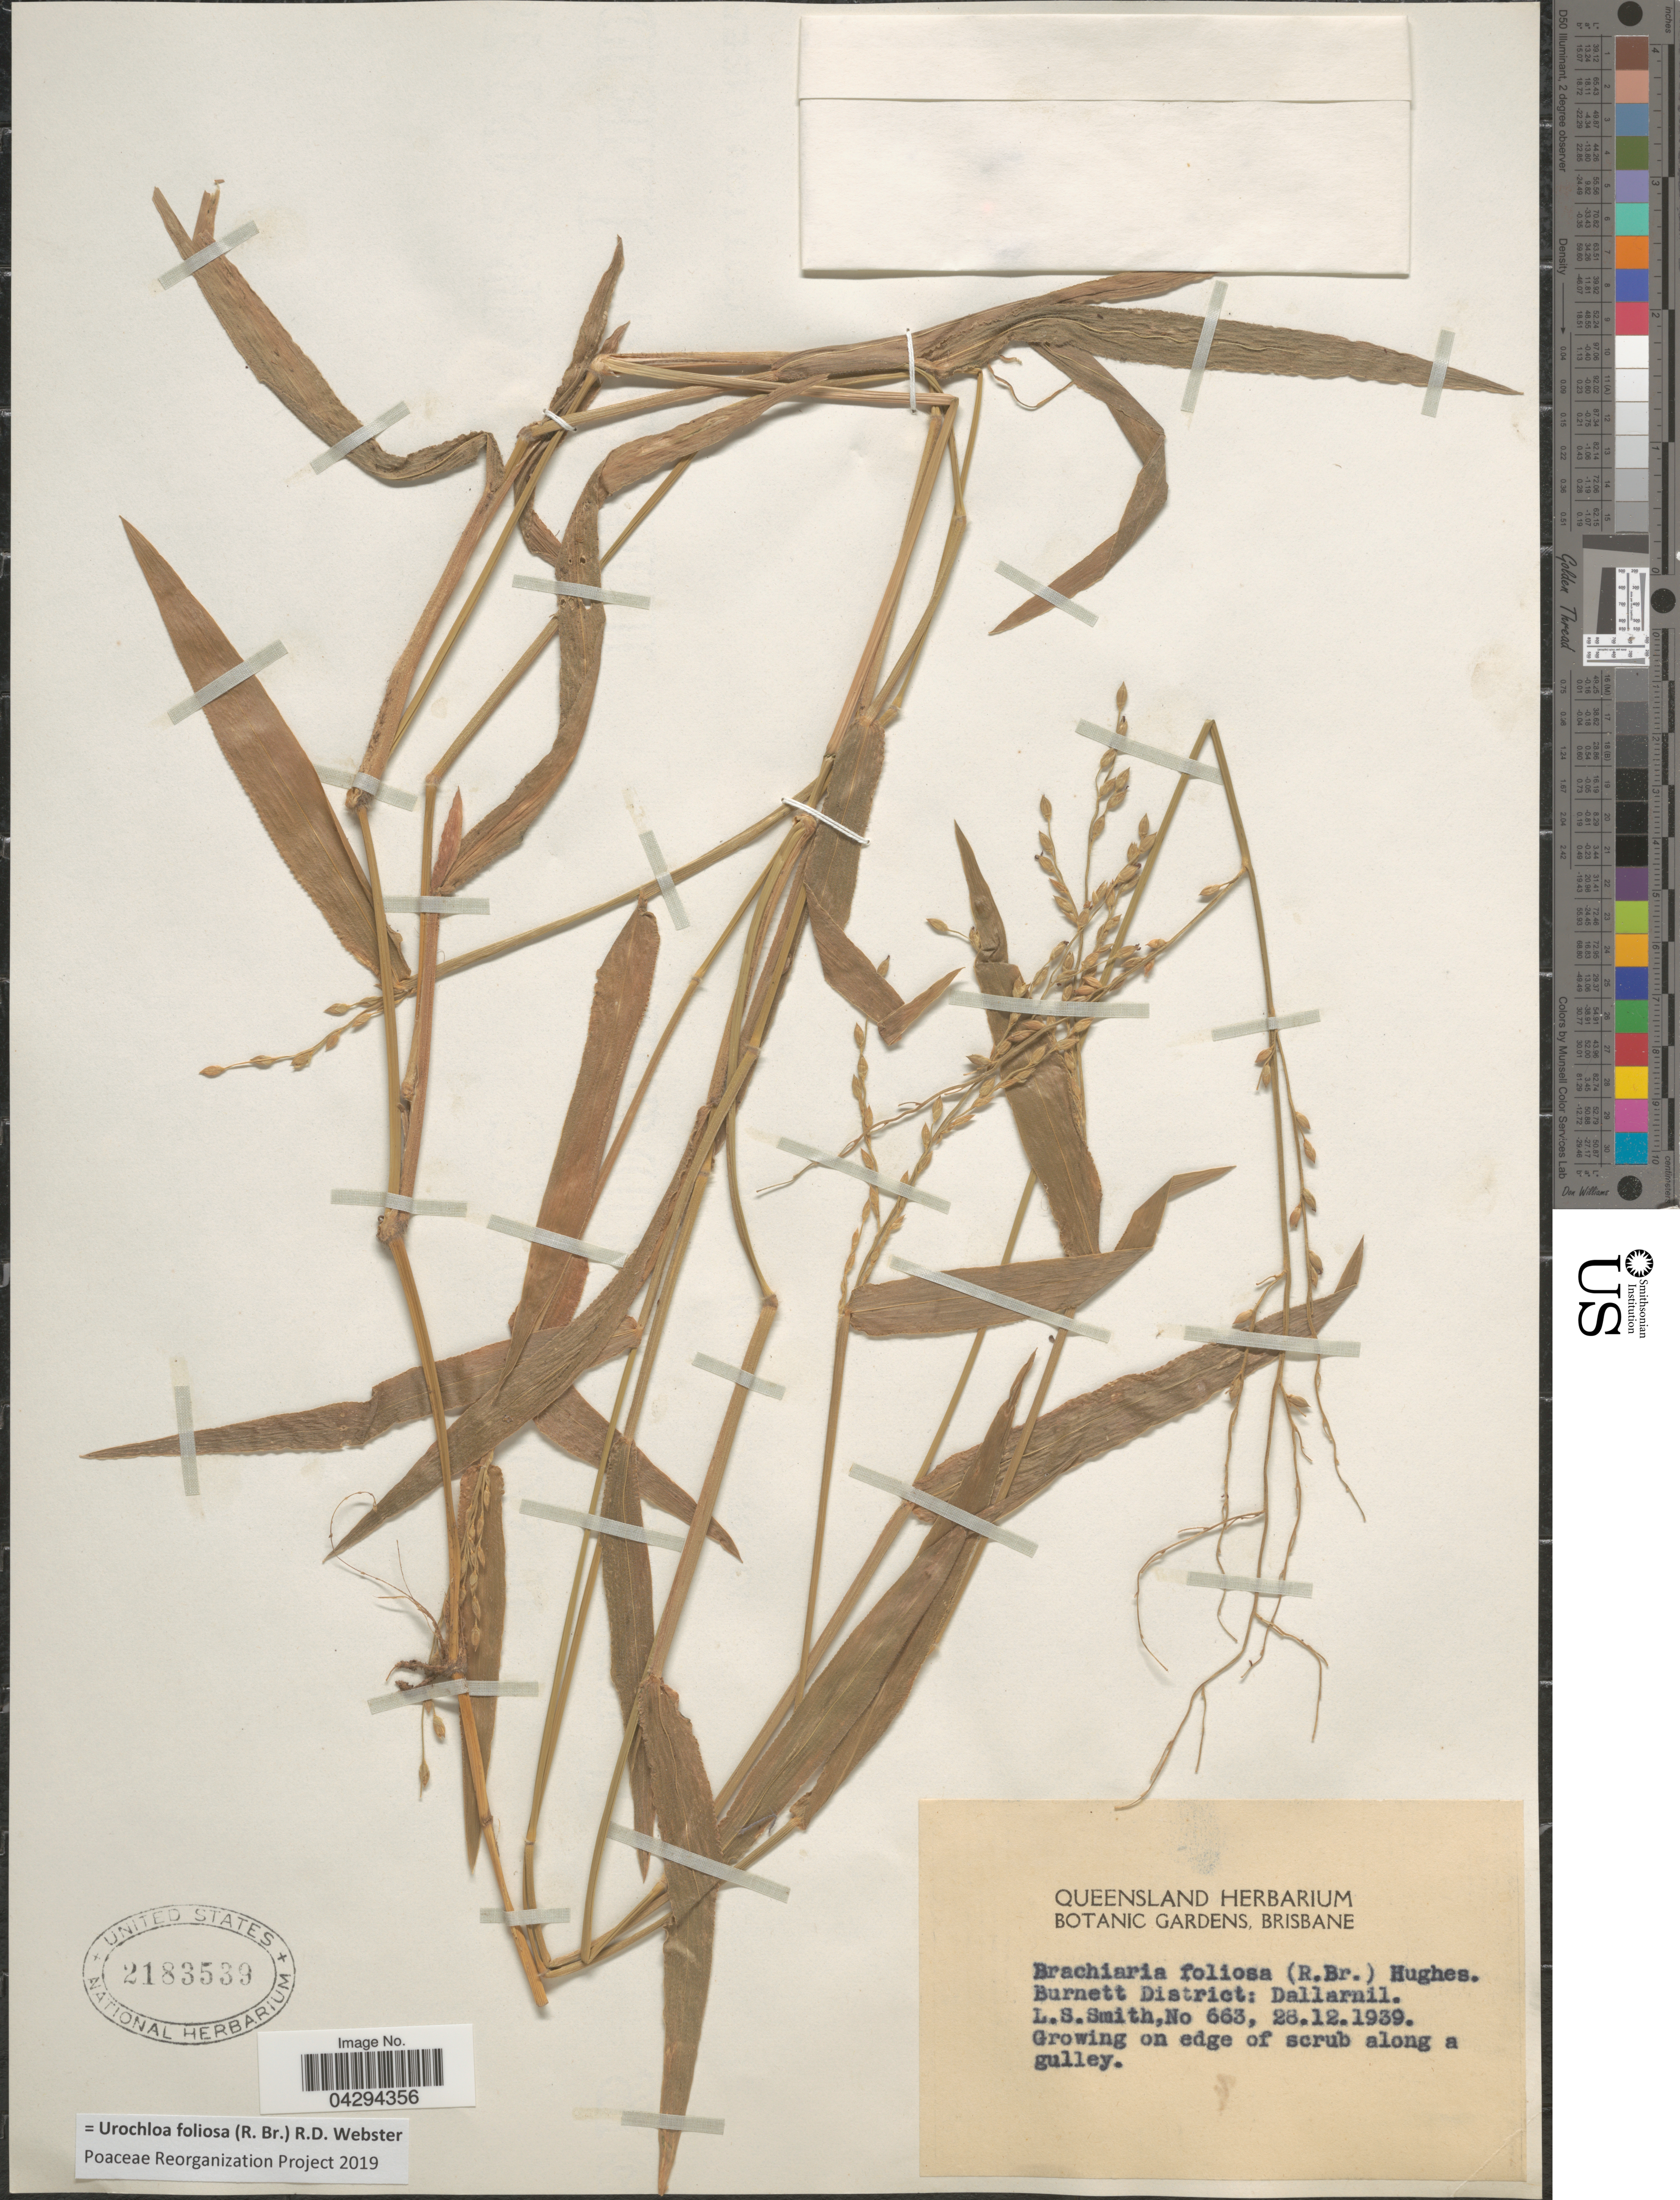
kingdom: Plantae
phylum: Tracheophyta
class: Liliopsida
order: Poales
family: Poaceae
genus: Urochloa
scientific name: Urochloa foliosa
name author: (R. Br.) R.D. Webster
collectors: L. Smith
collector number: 663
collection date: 1939-12-28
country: Australia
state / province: Queensland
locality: Burnett District: Dallarnil. Growing on edge of scrub along a gulley.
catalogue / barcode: US 2183539